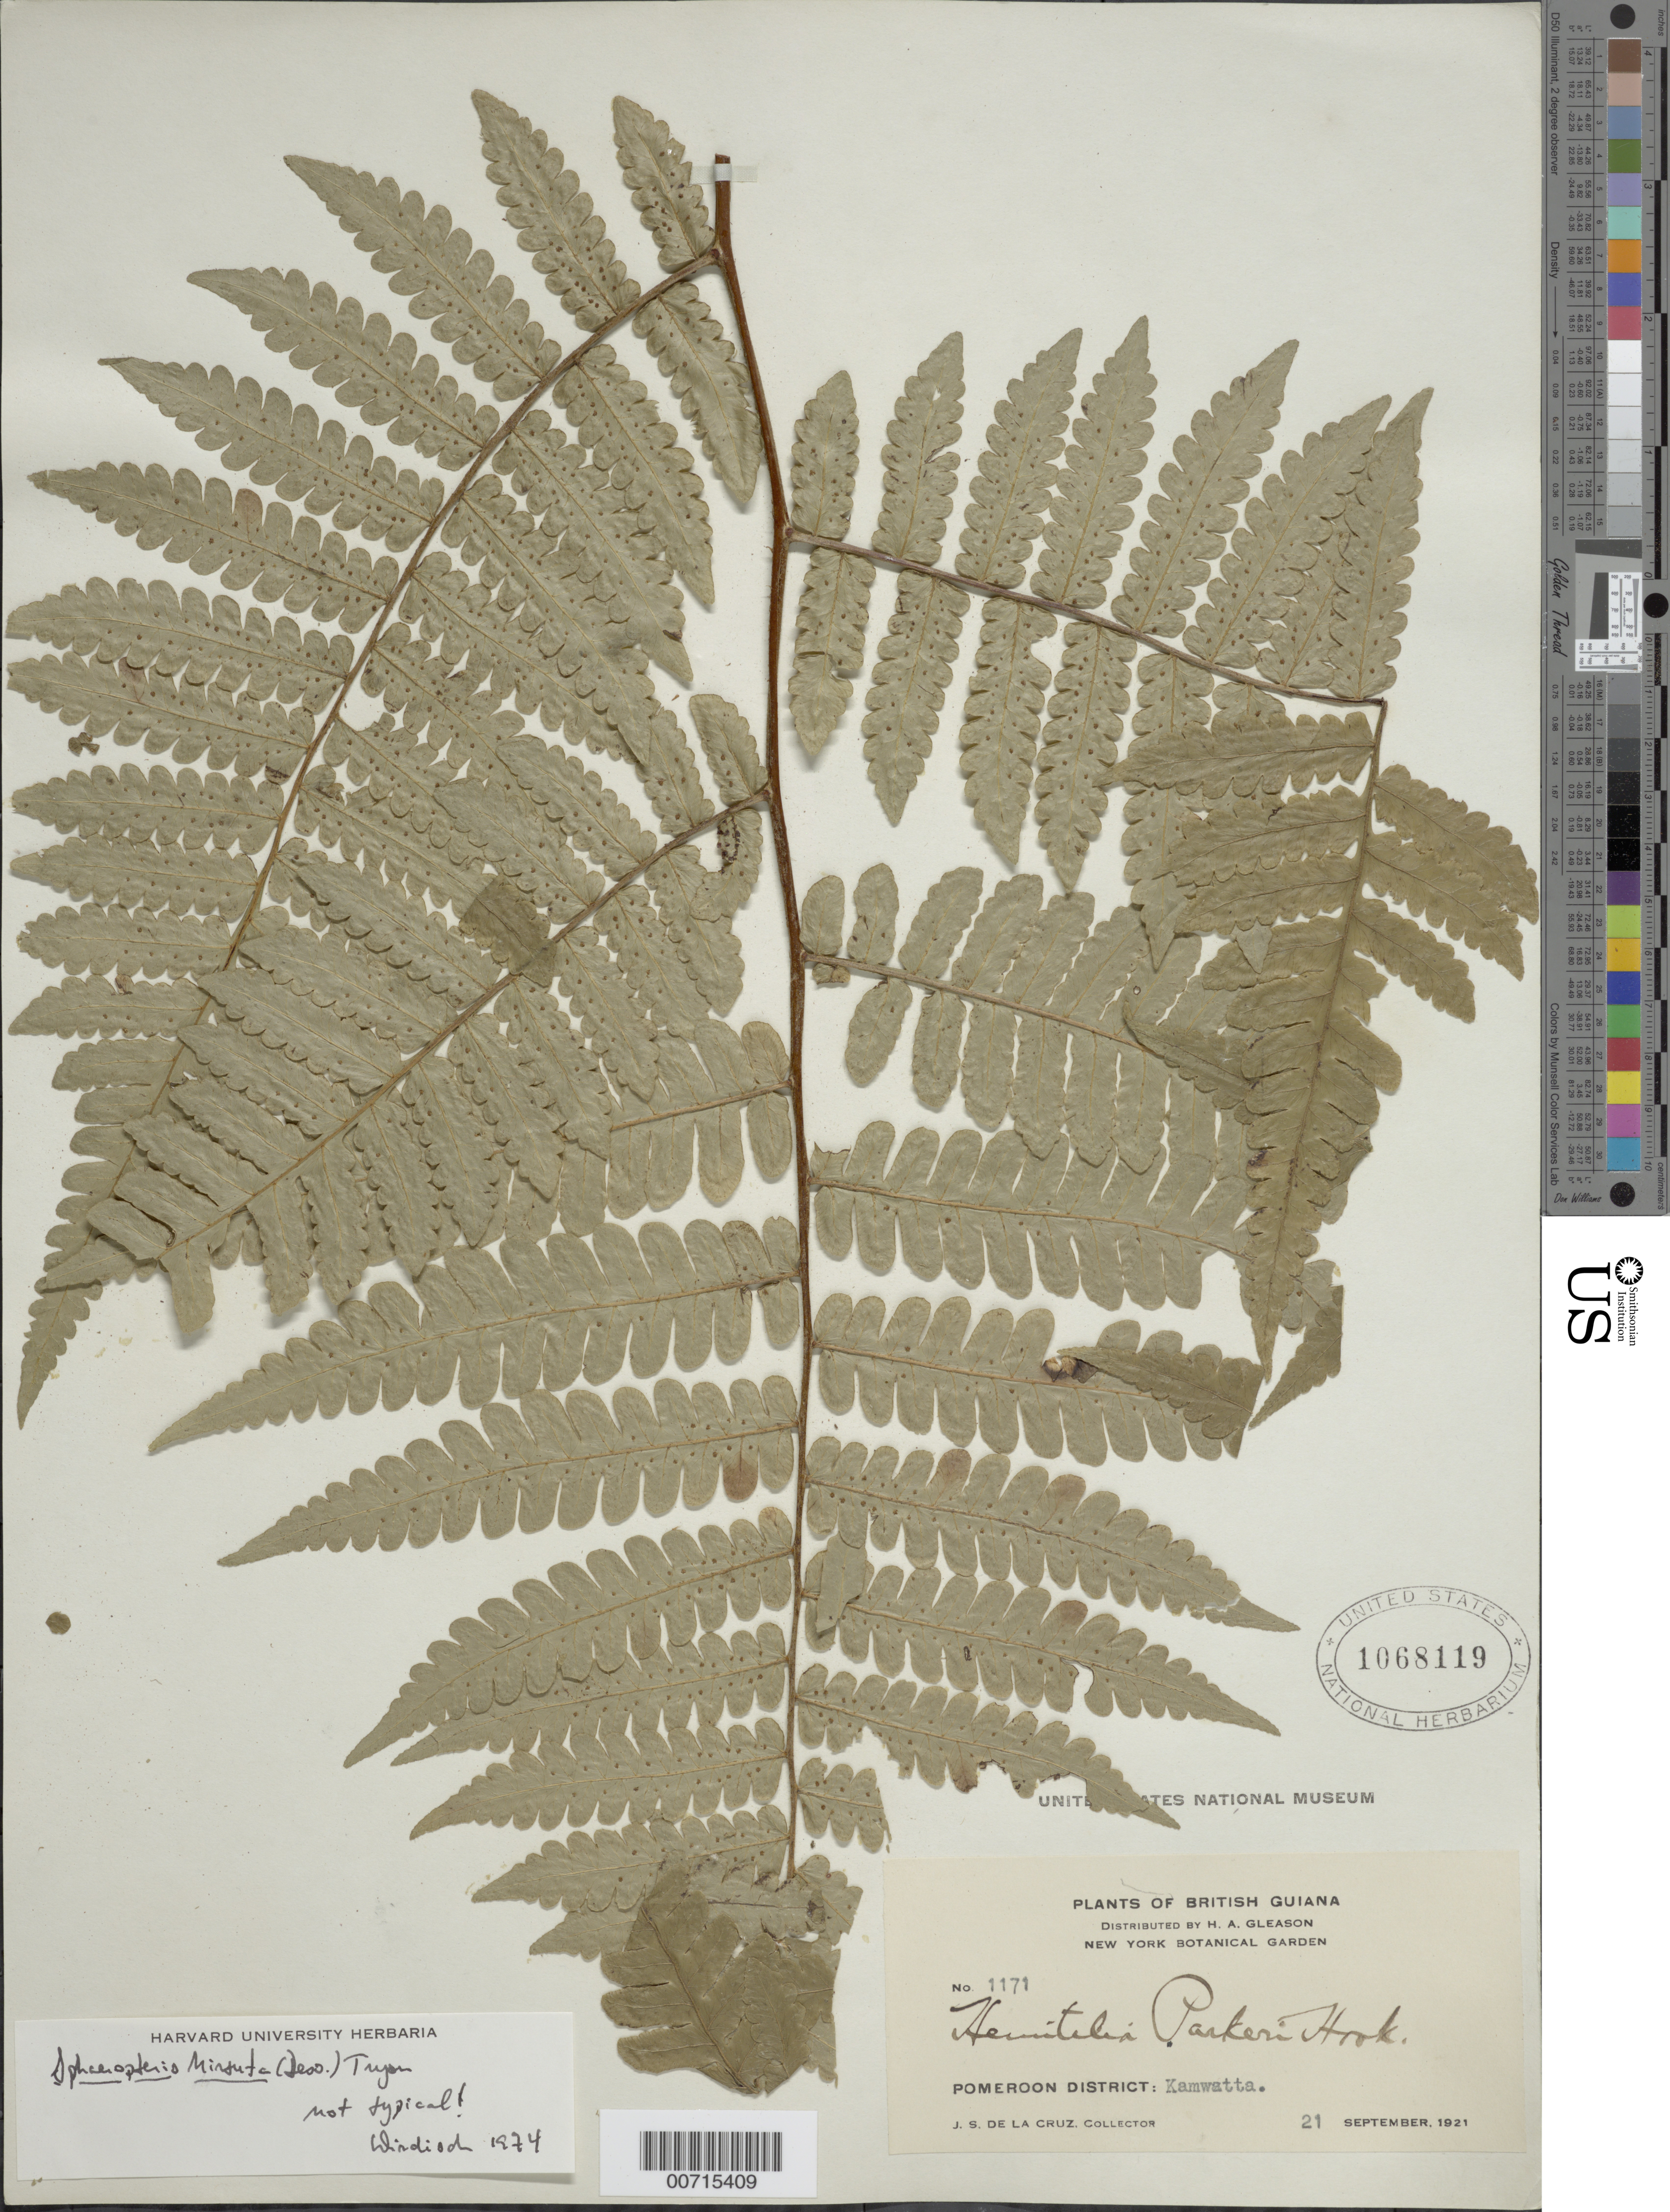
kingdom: Plantae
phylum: Tracheophyta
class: Polypodiopsida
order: Cyatheales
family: Cyatheaceae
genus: Cyathea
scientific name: Cyathea surinamensis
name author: (Miq.) Domin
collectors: J. S. de la Cruz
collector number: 1171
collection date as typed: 21-Sep-21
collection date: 1921-09-21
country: Guyana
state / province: Barima-Waini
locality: Kamwatta, Pomeroon Dist.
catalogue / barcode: US 1068119